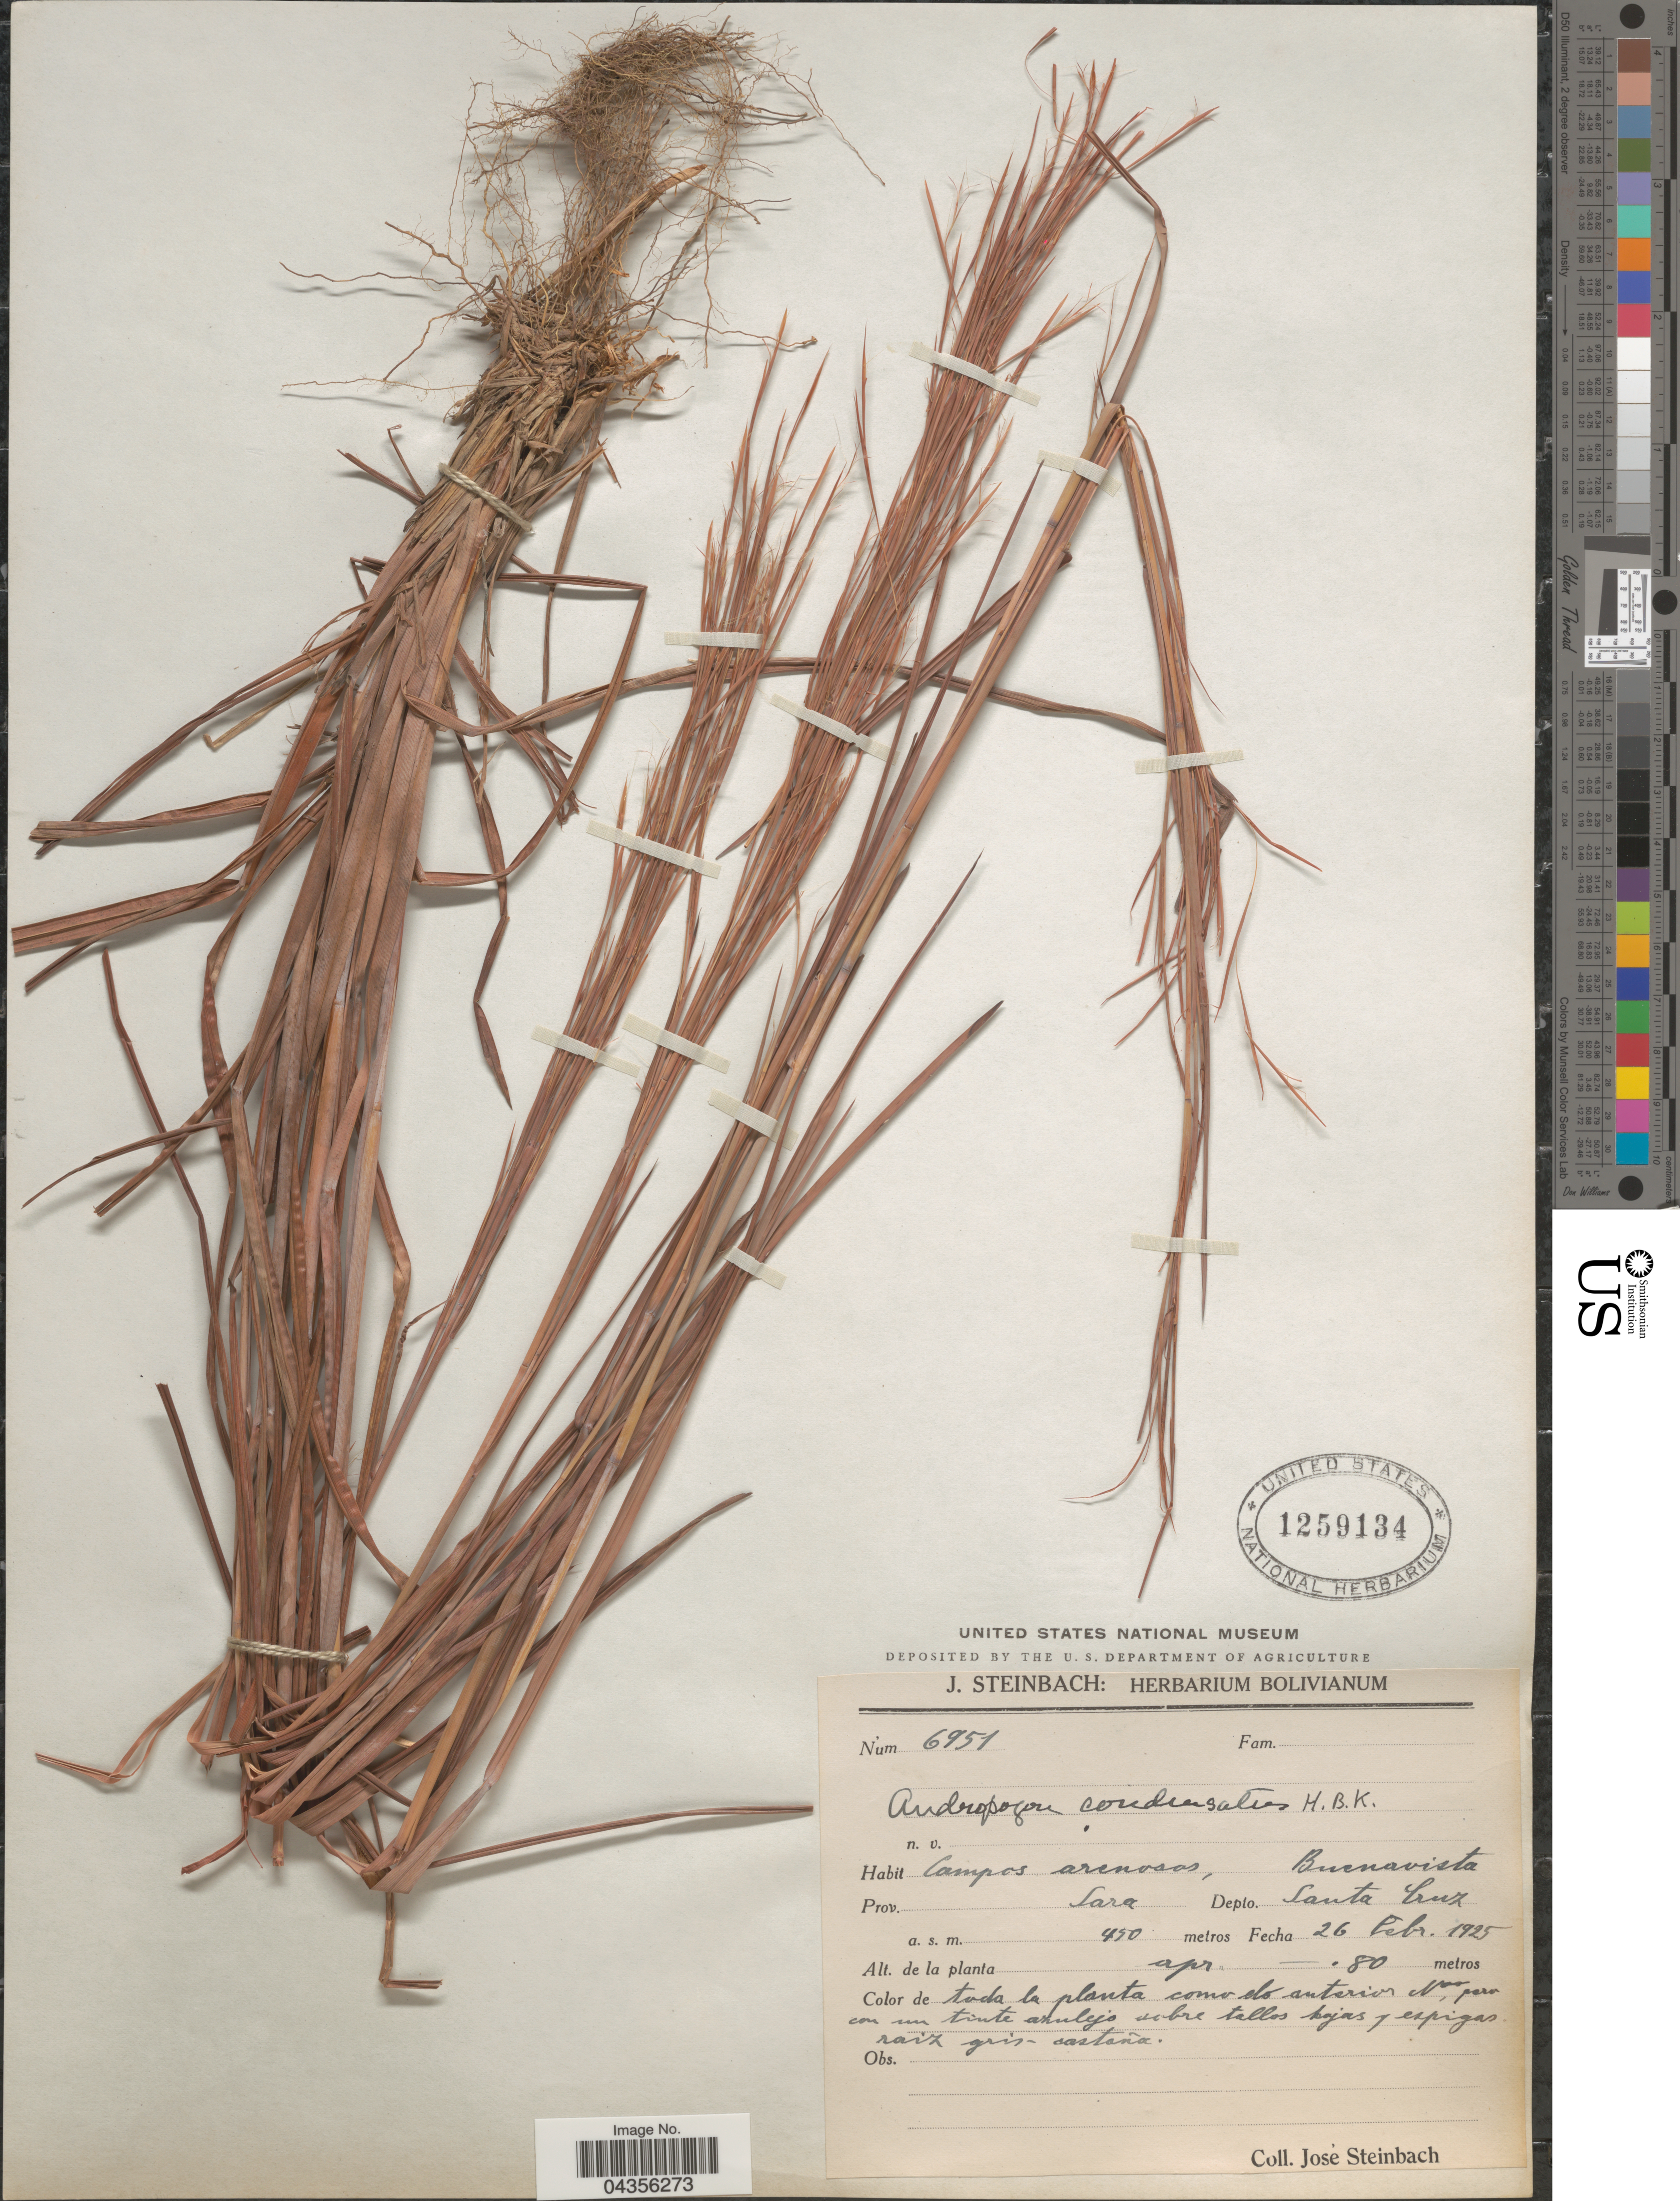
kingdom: Plantae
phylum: Tracheophyta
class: Liliopsida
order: Poales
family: Poaceae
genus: Schizachyrium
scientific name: Schizachyrium condensatum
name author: (Kunth) Nees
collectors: J. Steinbach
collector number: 6951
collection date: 1925-02-26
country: Bolivia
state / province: Santa Cruz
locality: Campos arenosos, Buenavista. Prov. Sara. Depto. Santa Cruz.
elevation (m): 450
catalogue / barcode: US 1259134